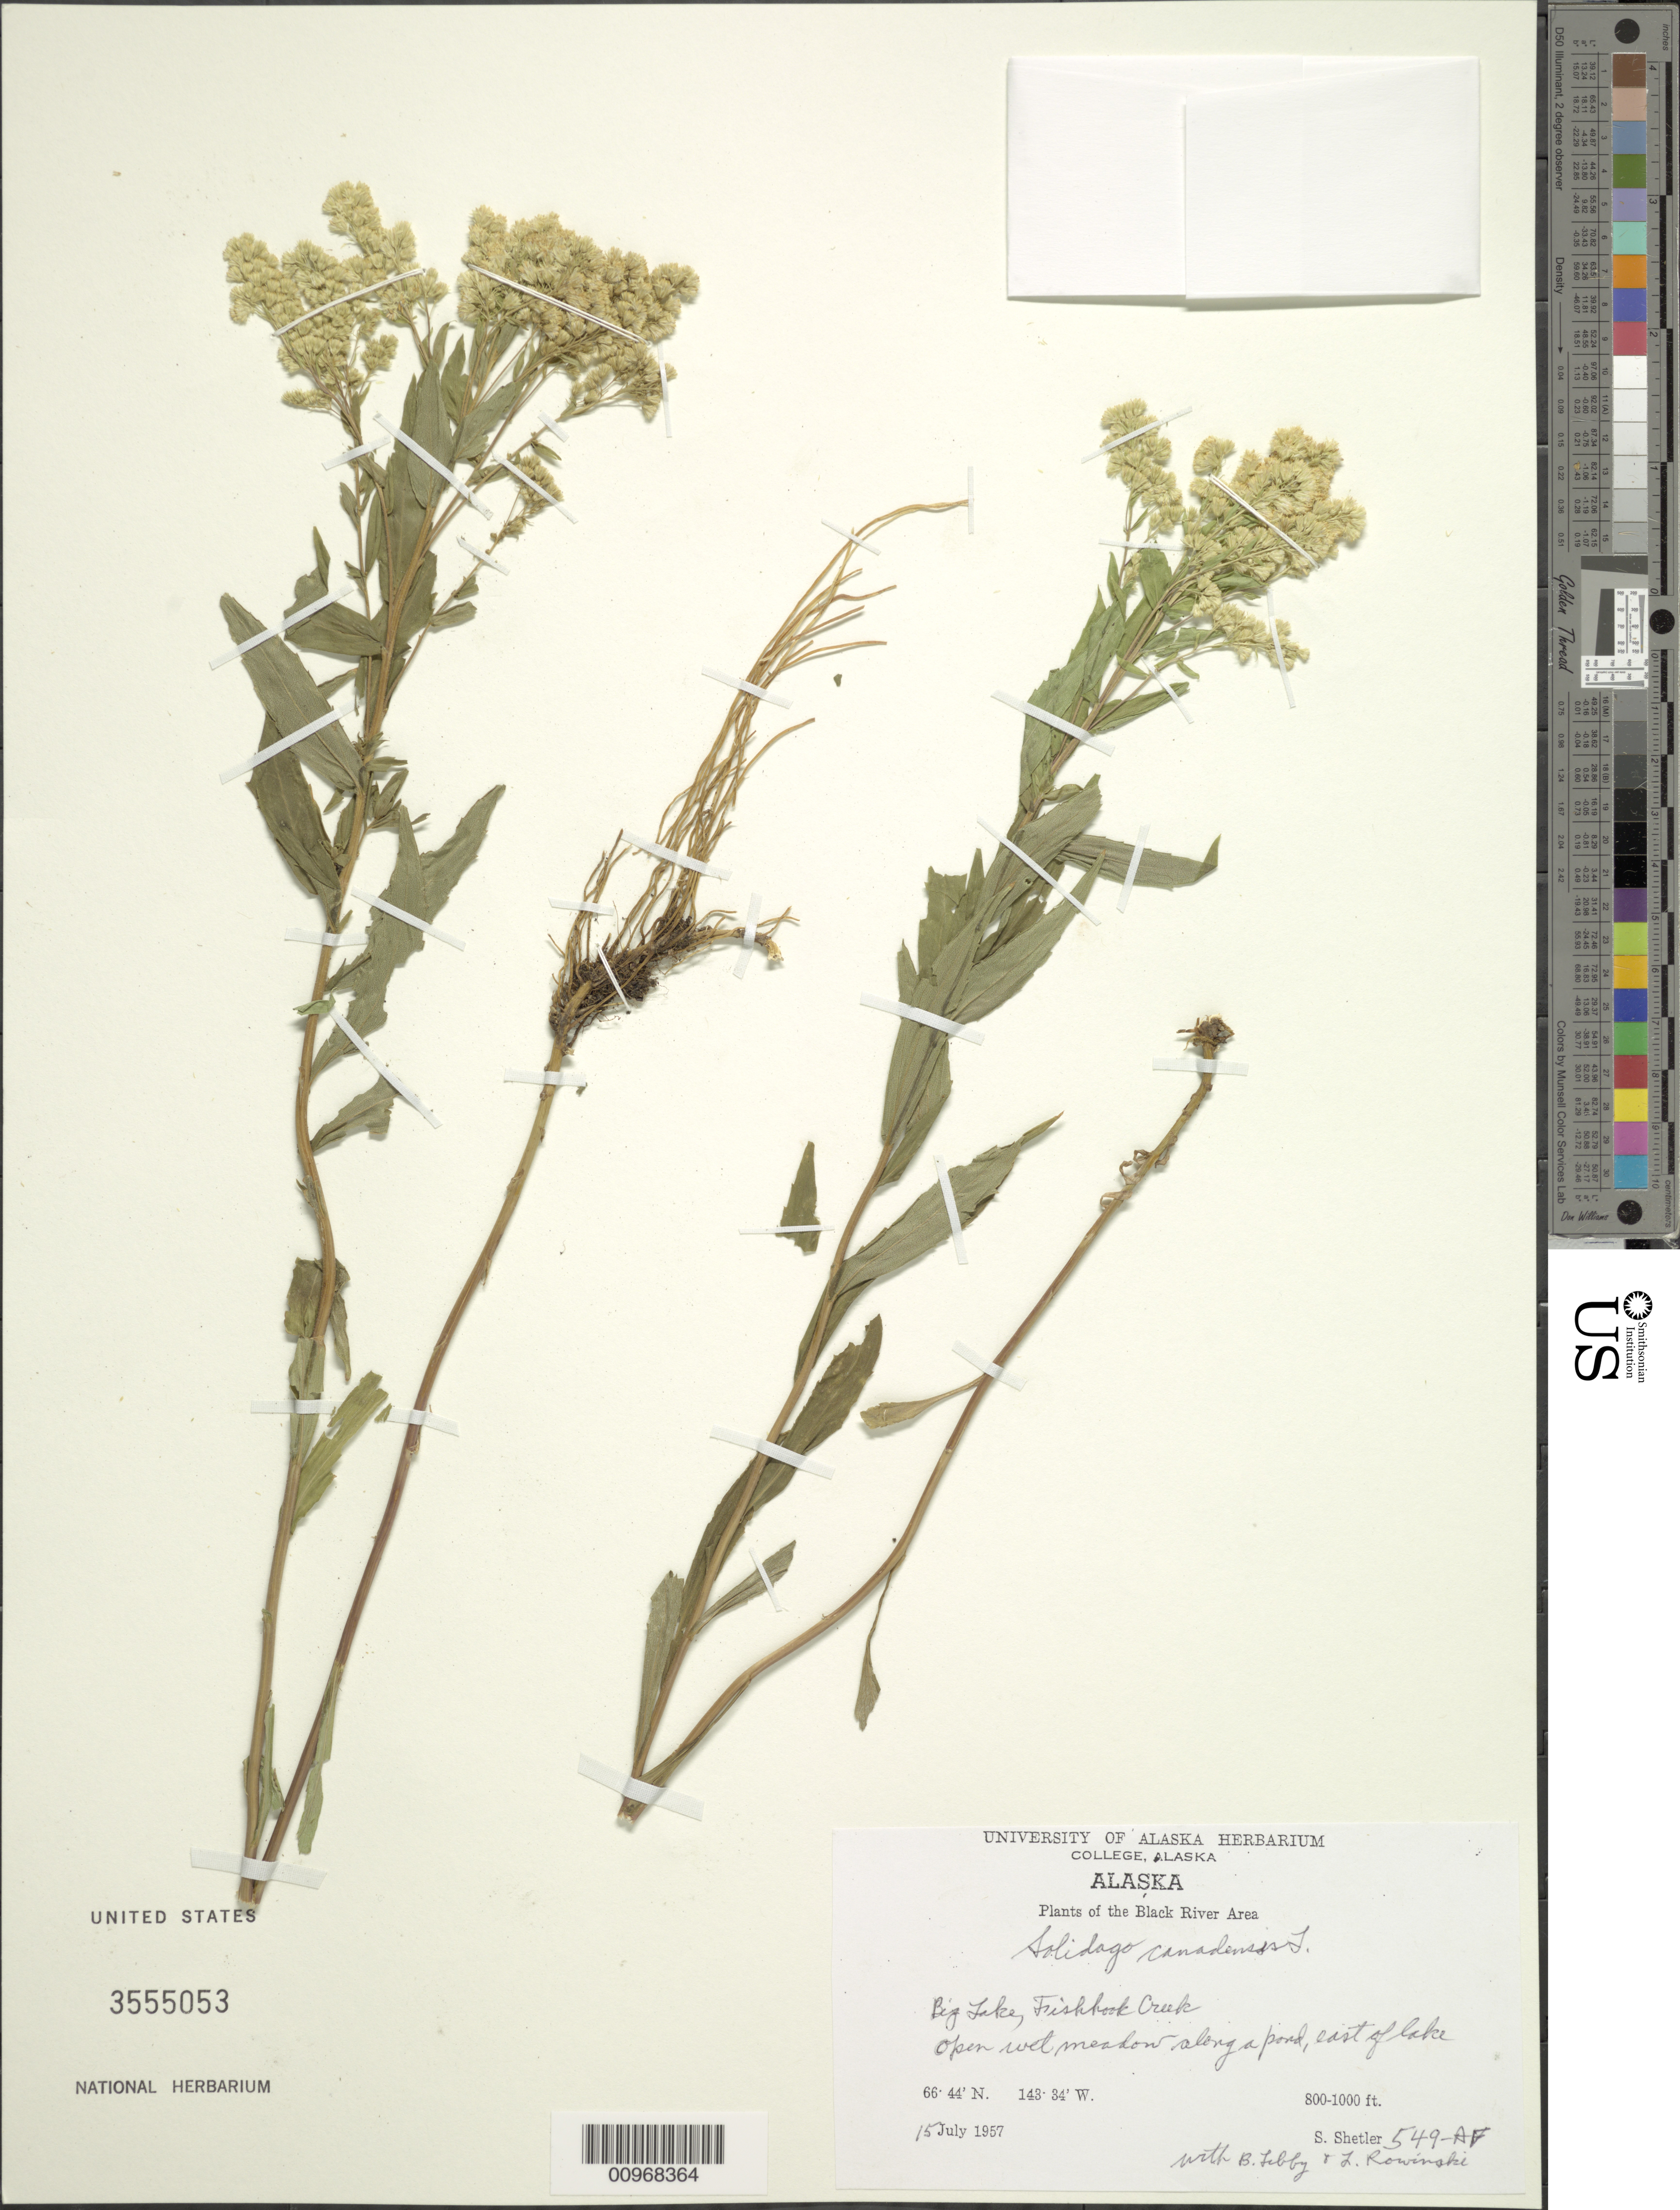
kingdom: Plantae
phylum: Tracheophyta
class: Magnoliopsida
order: Asterales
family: Asteraceae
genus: Solidago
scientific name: Solidago canadensis var. canadensis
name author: L.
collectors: S. Shetler, B. Libby & L. Rowinski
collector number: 549-AF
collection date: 1957-07-15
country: United States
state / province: Alaska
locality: Bog Lake, Fishhook Creek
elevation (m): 244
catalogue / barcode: US 3555053